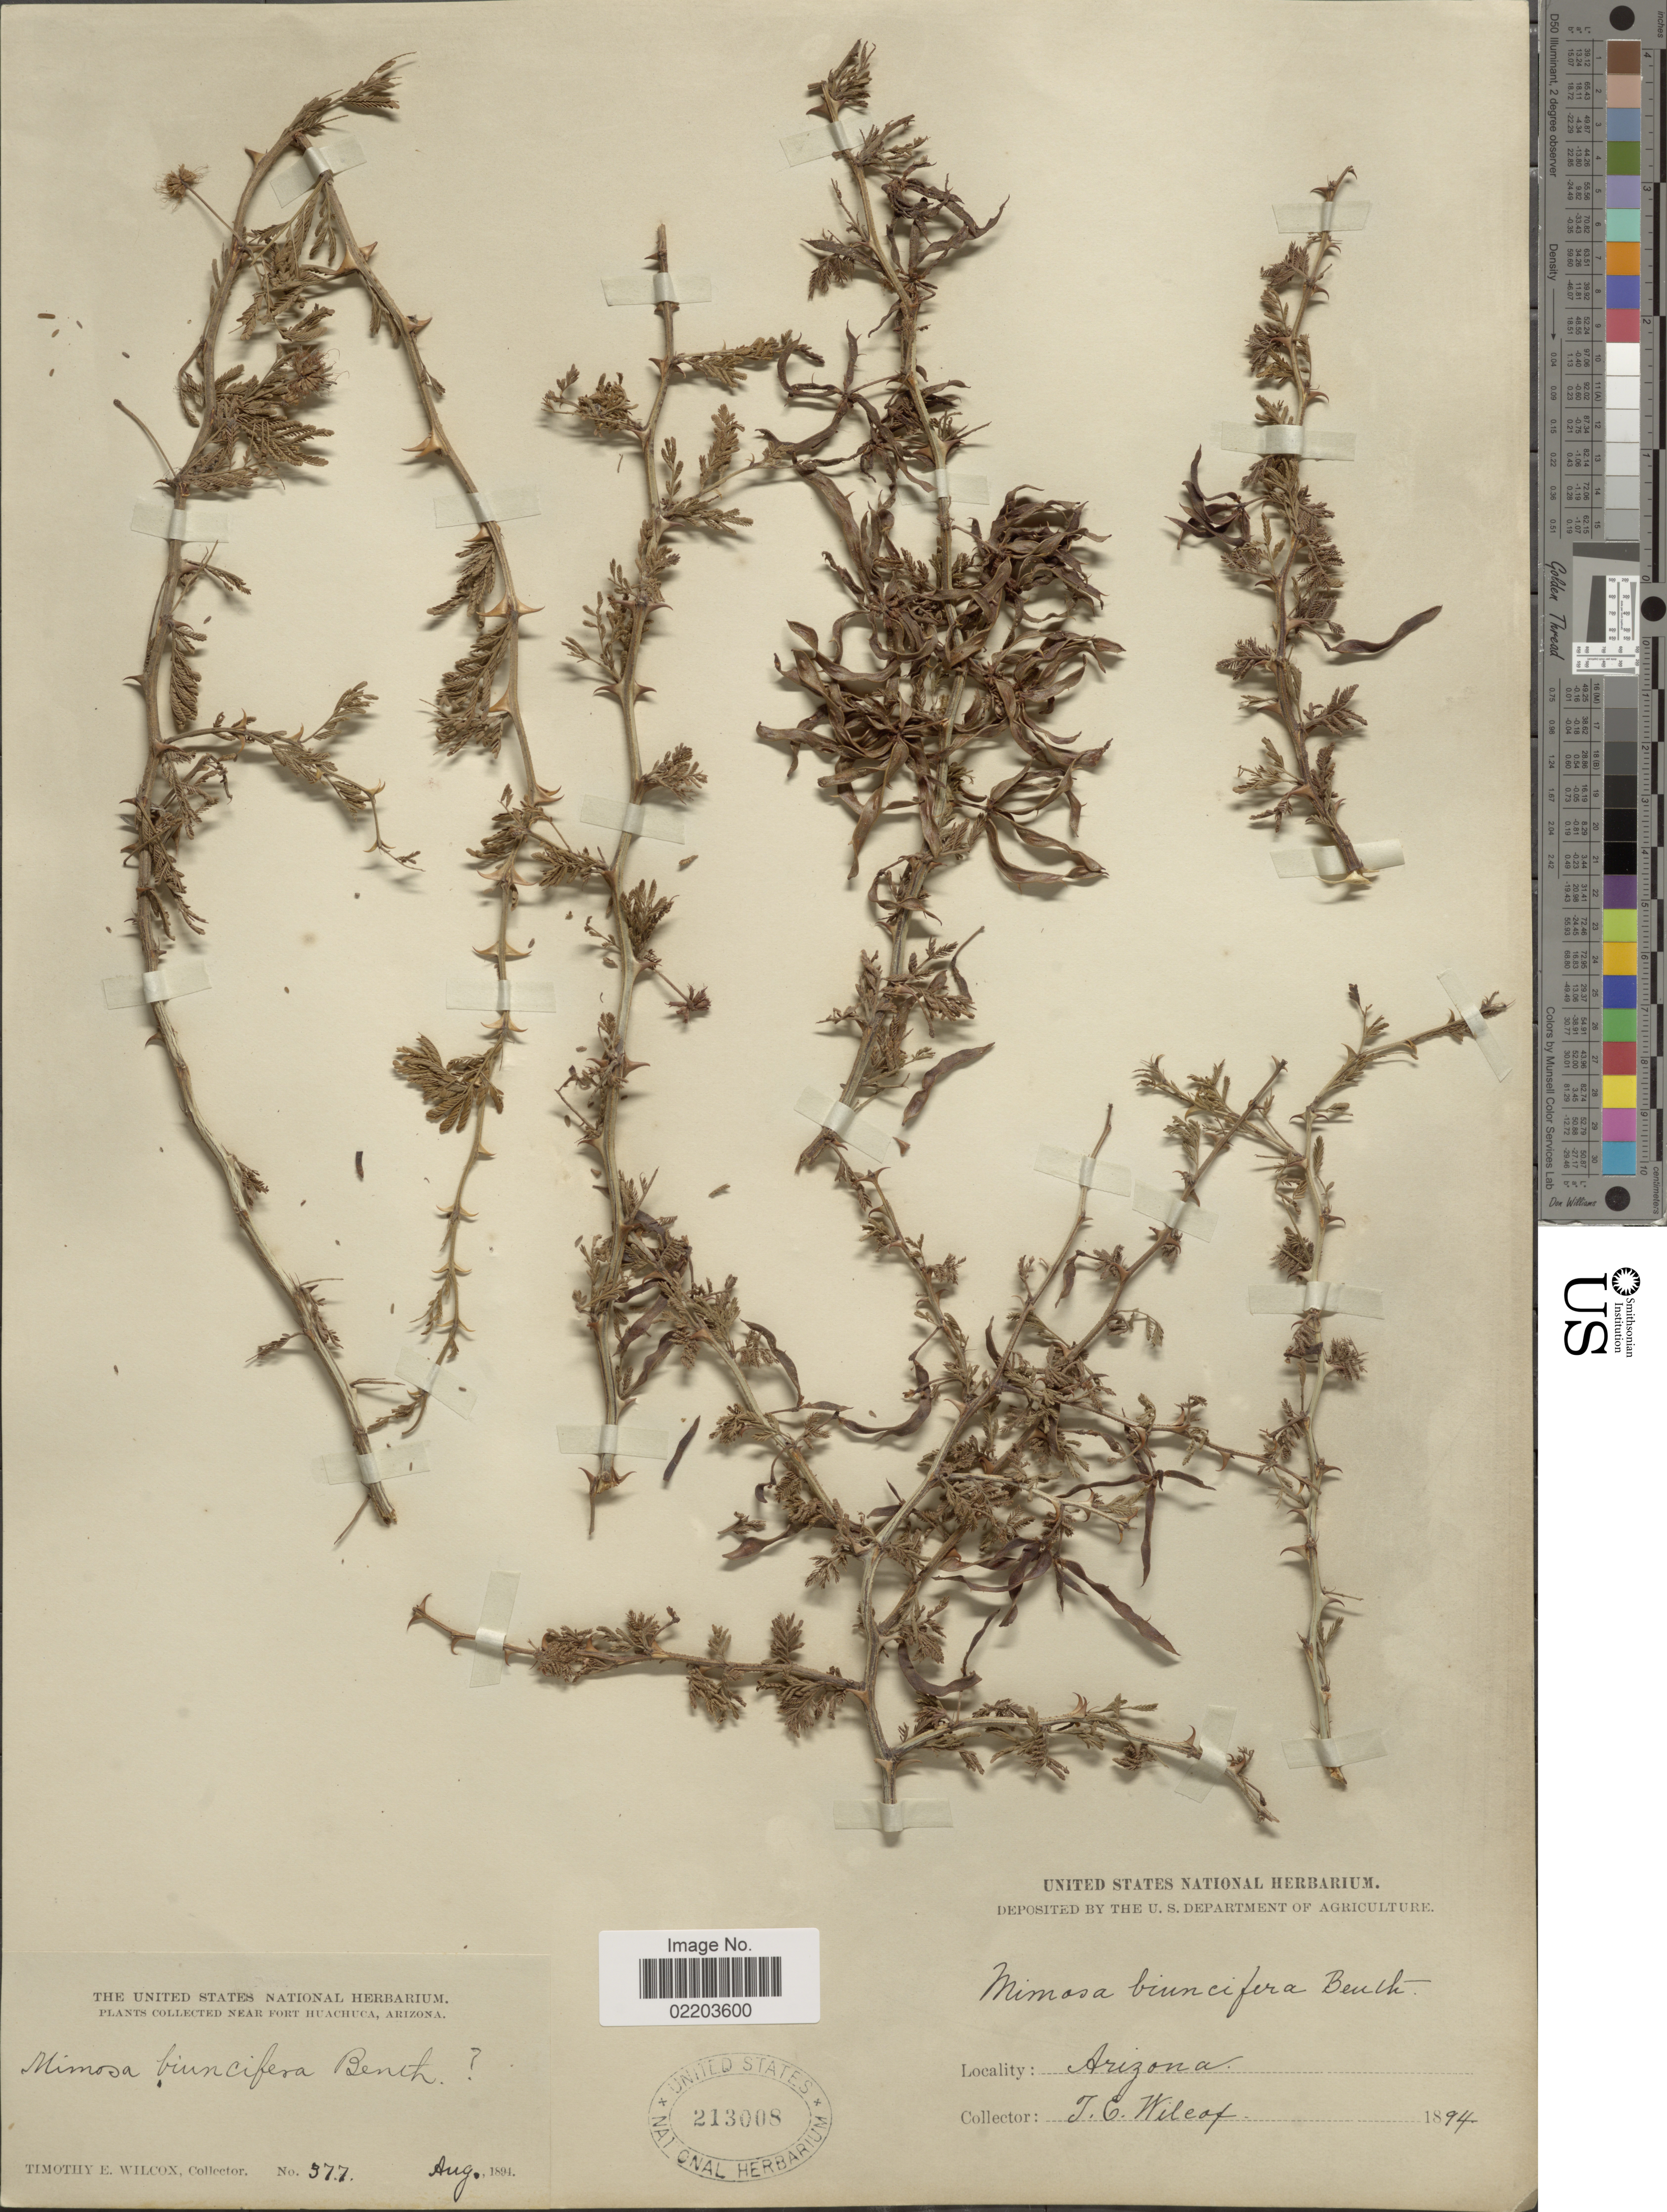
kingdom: Plantae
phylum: Tracheophyta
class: Magnoliopsida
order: Fabales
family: Fabaceae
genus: Mimosa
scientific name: Mimosa biuncifera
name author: Benth.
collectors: T. E. Wilcox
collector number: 577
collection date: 1894-08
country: United States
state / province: Arizona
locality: Near Fort Huachuca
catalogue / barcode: US 213008